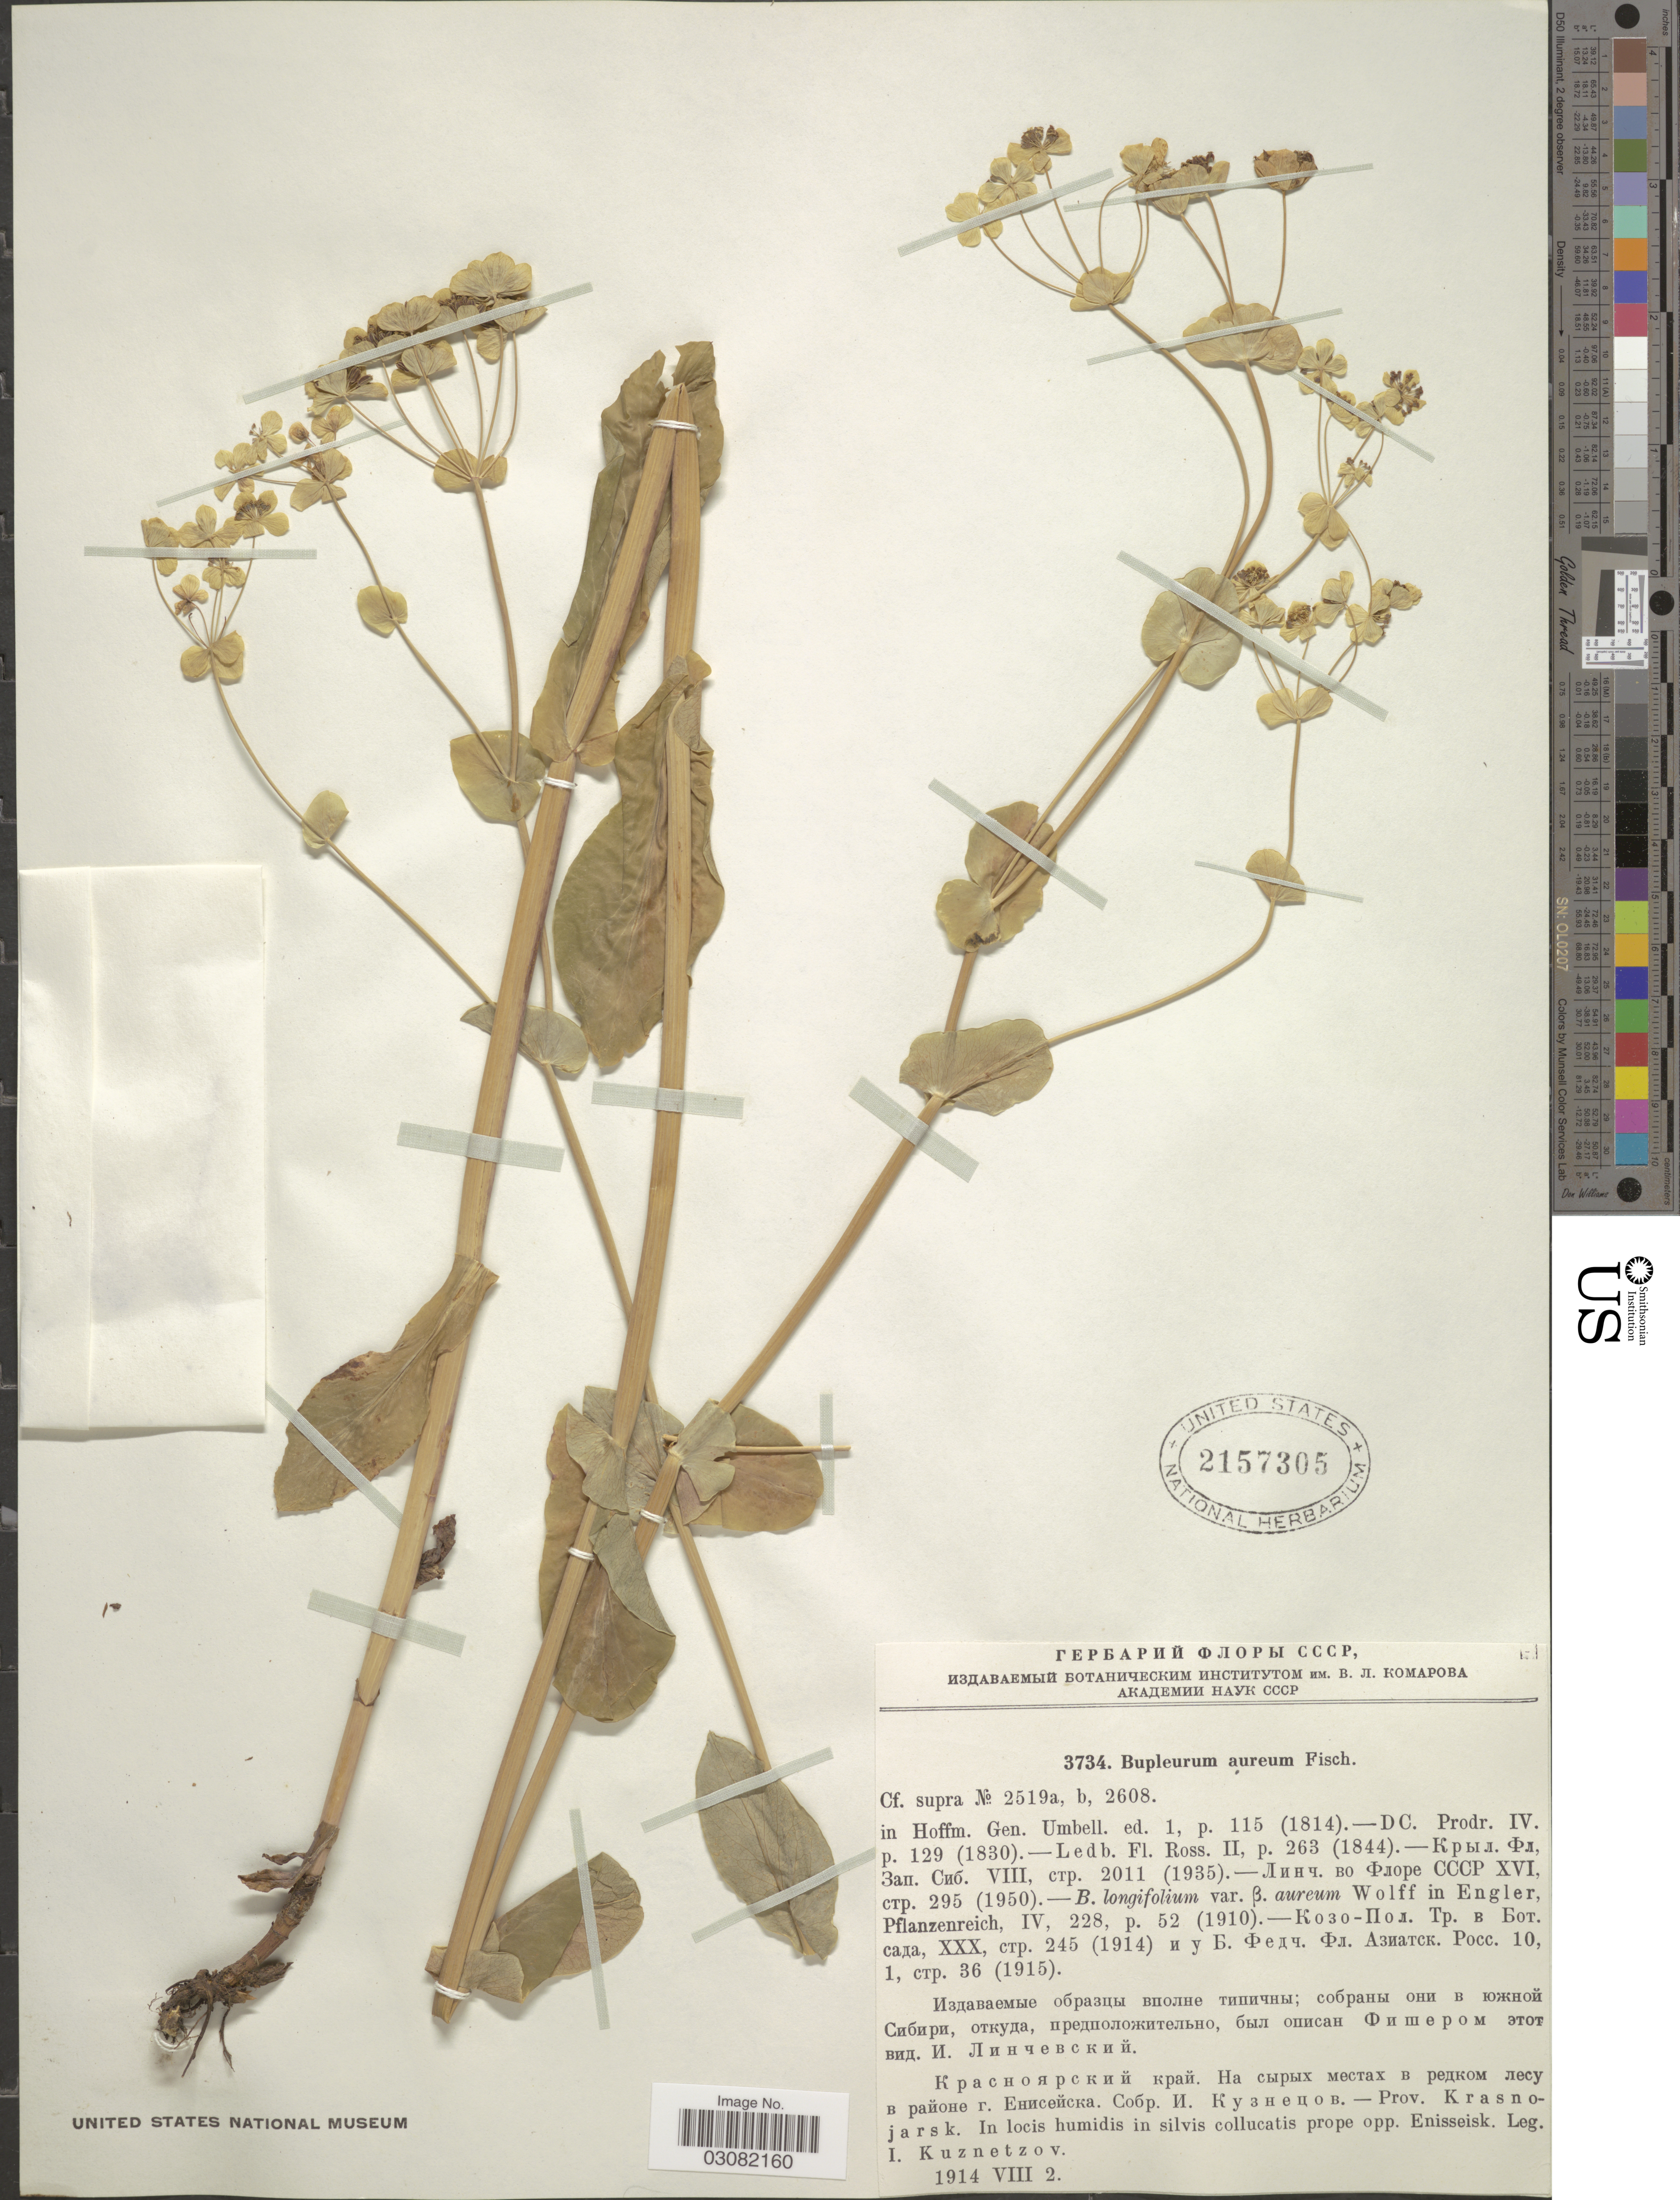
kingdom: Plantae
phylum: Tracheophyta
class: Magnoliopsida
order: Apiales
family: Apiaceae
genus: Bupleurum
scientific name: Bupleurum aureum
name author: Fisch.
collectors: I. Kuznetzov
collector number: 3734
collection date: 1914-08-02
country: Russian Federation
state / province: Krasnoyarsk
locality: Prov. Krasnojarsk. In locis humidis in silvis collucatis prope opp. Enisseisk.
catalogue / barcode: US 2157305